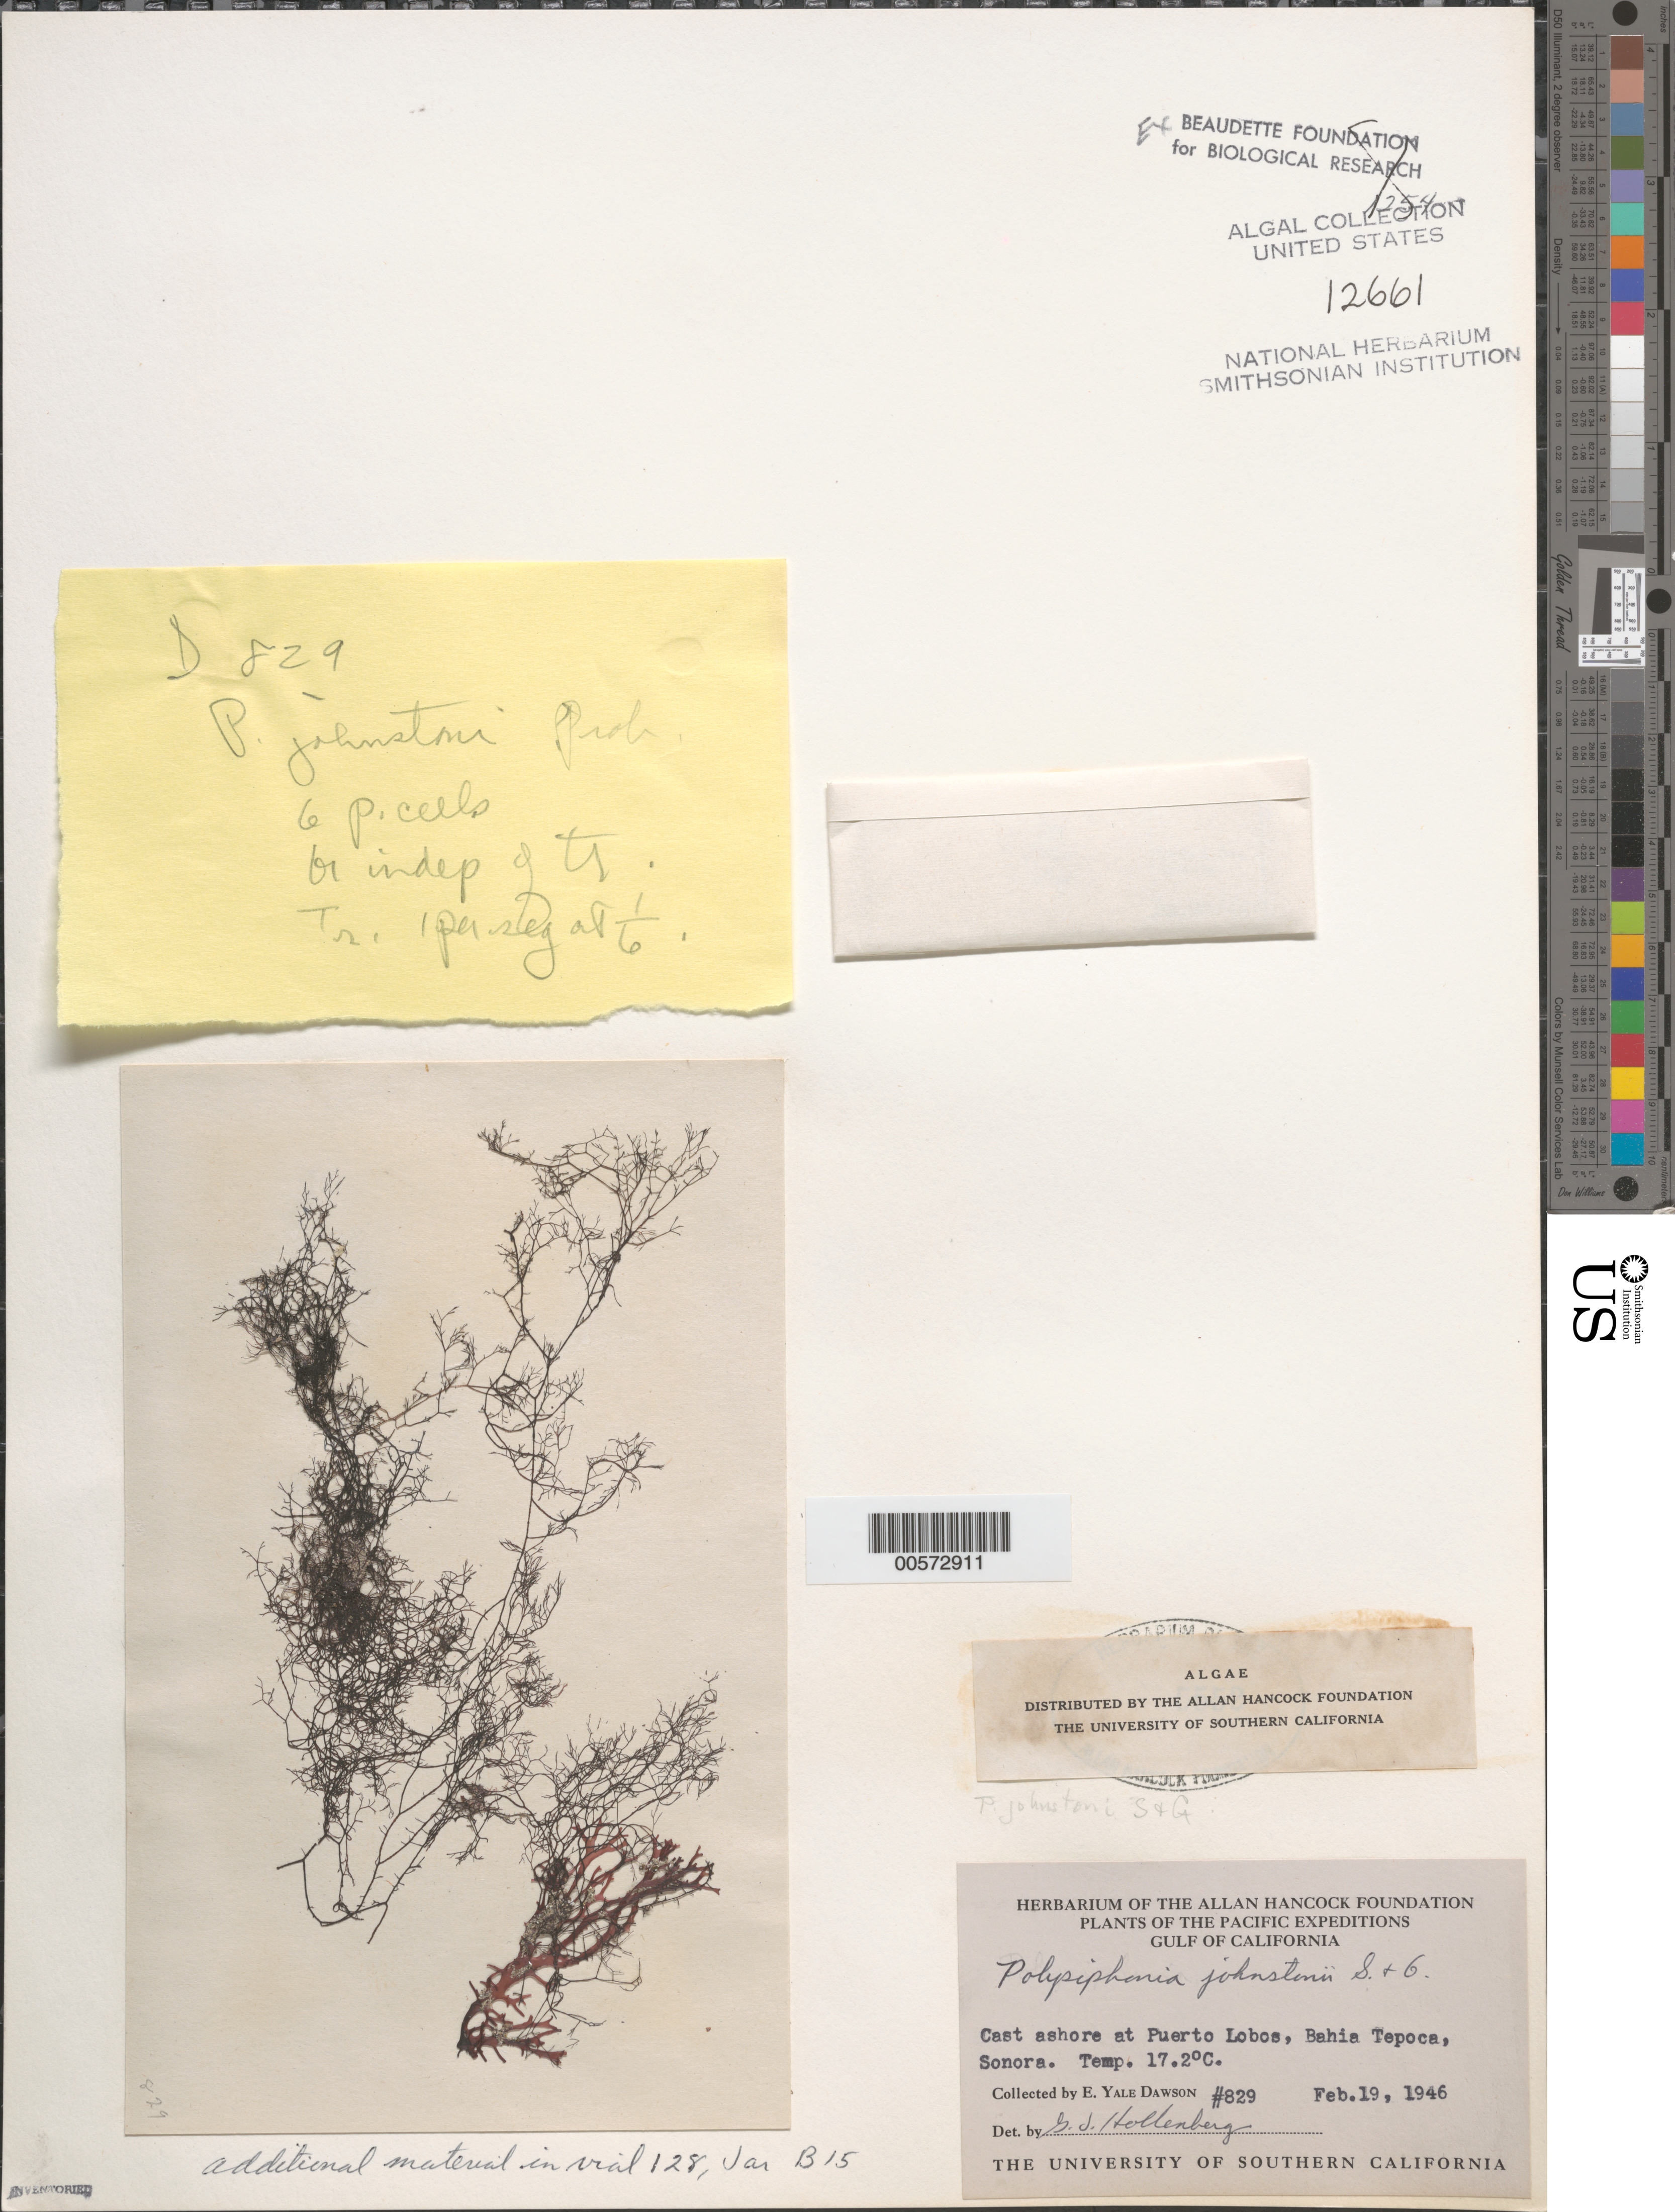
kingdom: Plantae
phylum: Rhodophyta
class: Florideophyceae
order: Ceramiales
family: Rhodomelaceae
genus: Melanothamnus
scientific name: Melanothamnus johnstonii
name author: (Setchell & N.L. Gardner) Diaz-Tapia & Maggs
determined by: Algae name updating Project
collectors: E. Y. Dawson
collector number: EYD 829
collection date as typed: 19 February 1946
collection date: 1946-02-19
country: Mexico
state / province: Sonora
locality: Puerto Lobos, Bahia Tepoca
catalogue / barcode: US 12661